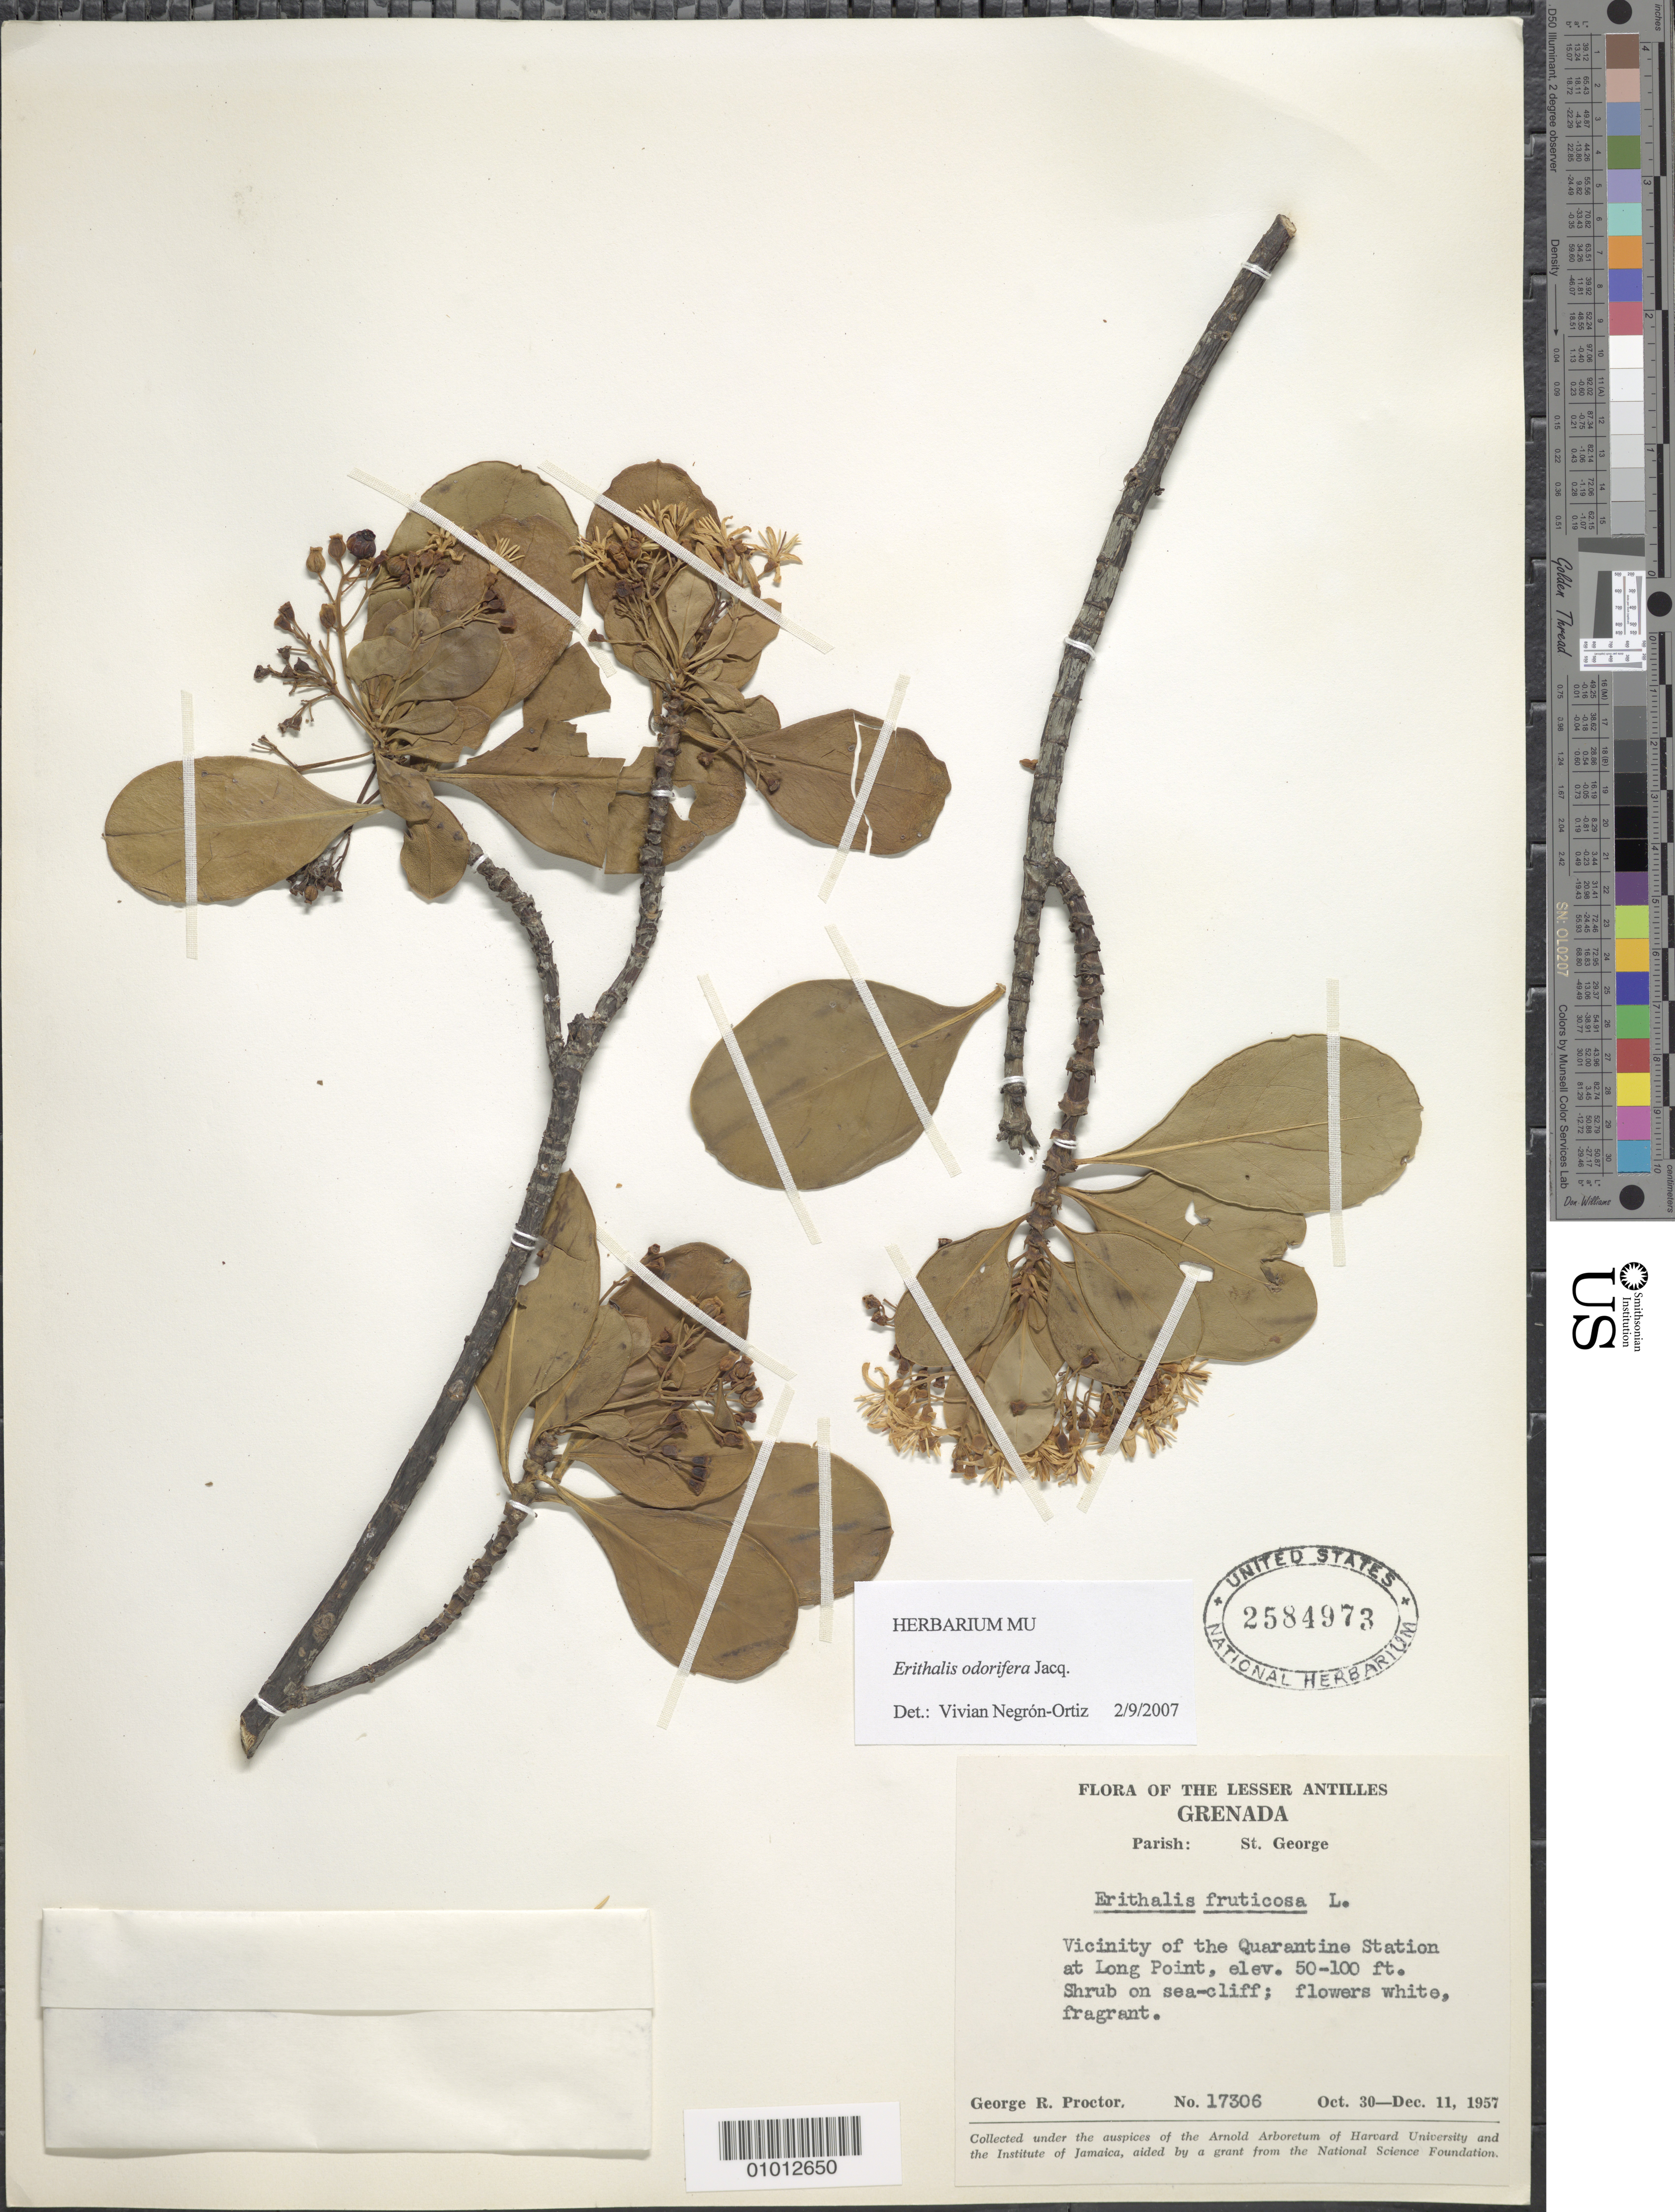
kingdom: Plantae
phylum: Tracheophyta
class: Magnoliopsida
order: Gentianales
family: Rubiaceae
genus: Erithalis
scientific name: Erithalis odorifera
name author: Jacq.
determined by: Negrón-Ortiz, V.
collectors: G. R. Proctor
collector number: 17306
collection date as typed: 30 Oct 1957 to 11 Dec 1957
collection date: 1957-10-30/1957-12-11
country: Grenada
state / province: Saint George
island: Grenada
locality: Vicinity of Quarantine Station at Long Point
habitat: On sea cliff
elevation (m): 15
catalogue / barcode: US 2584973